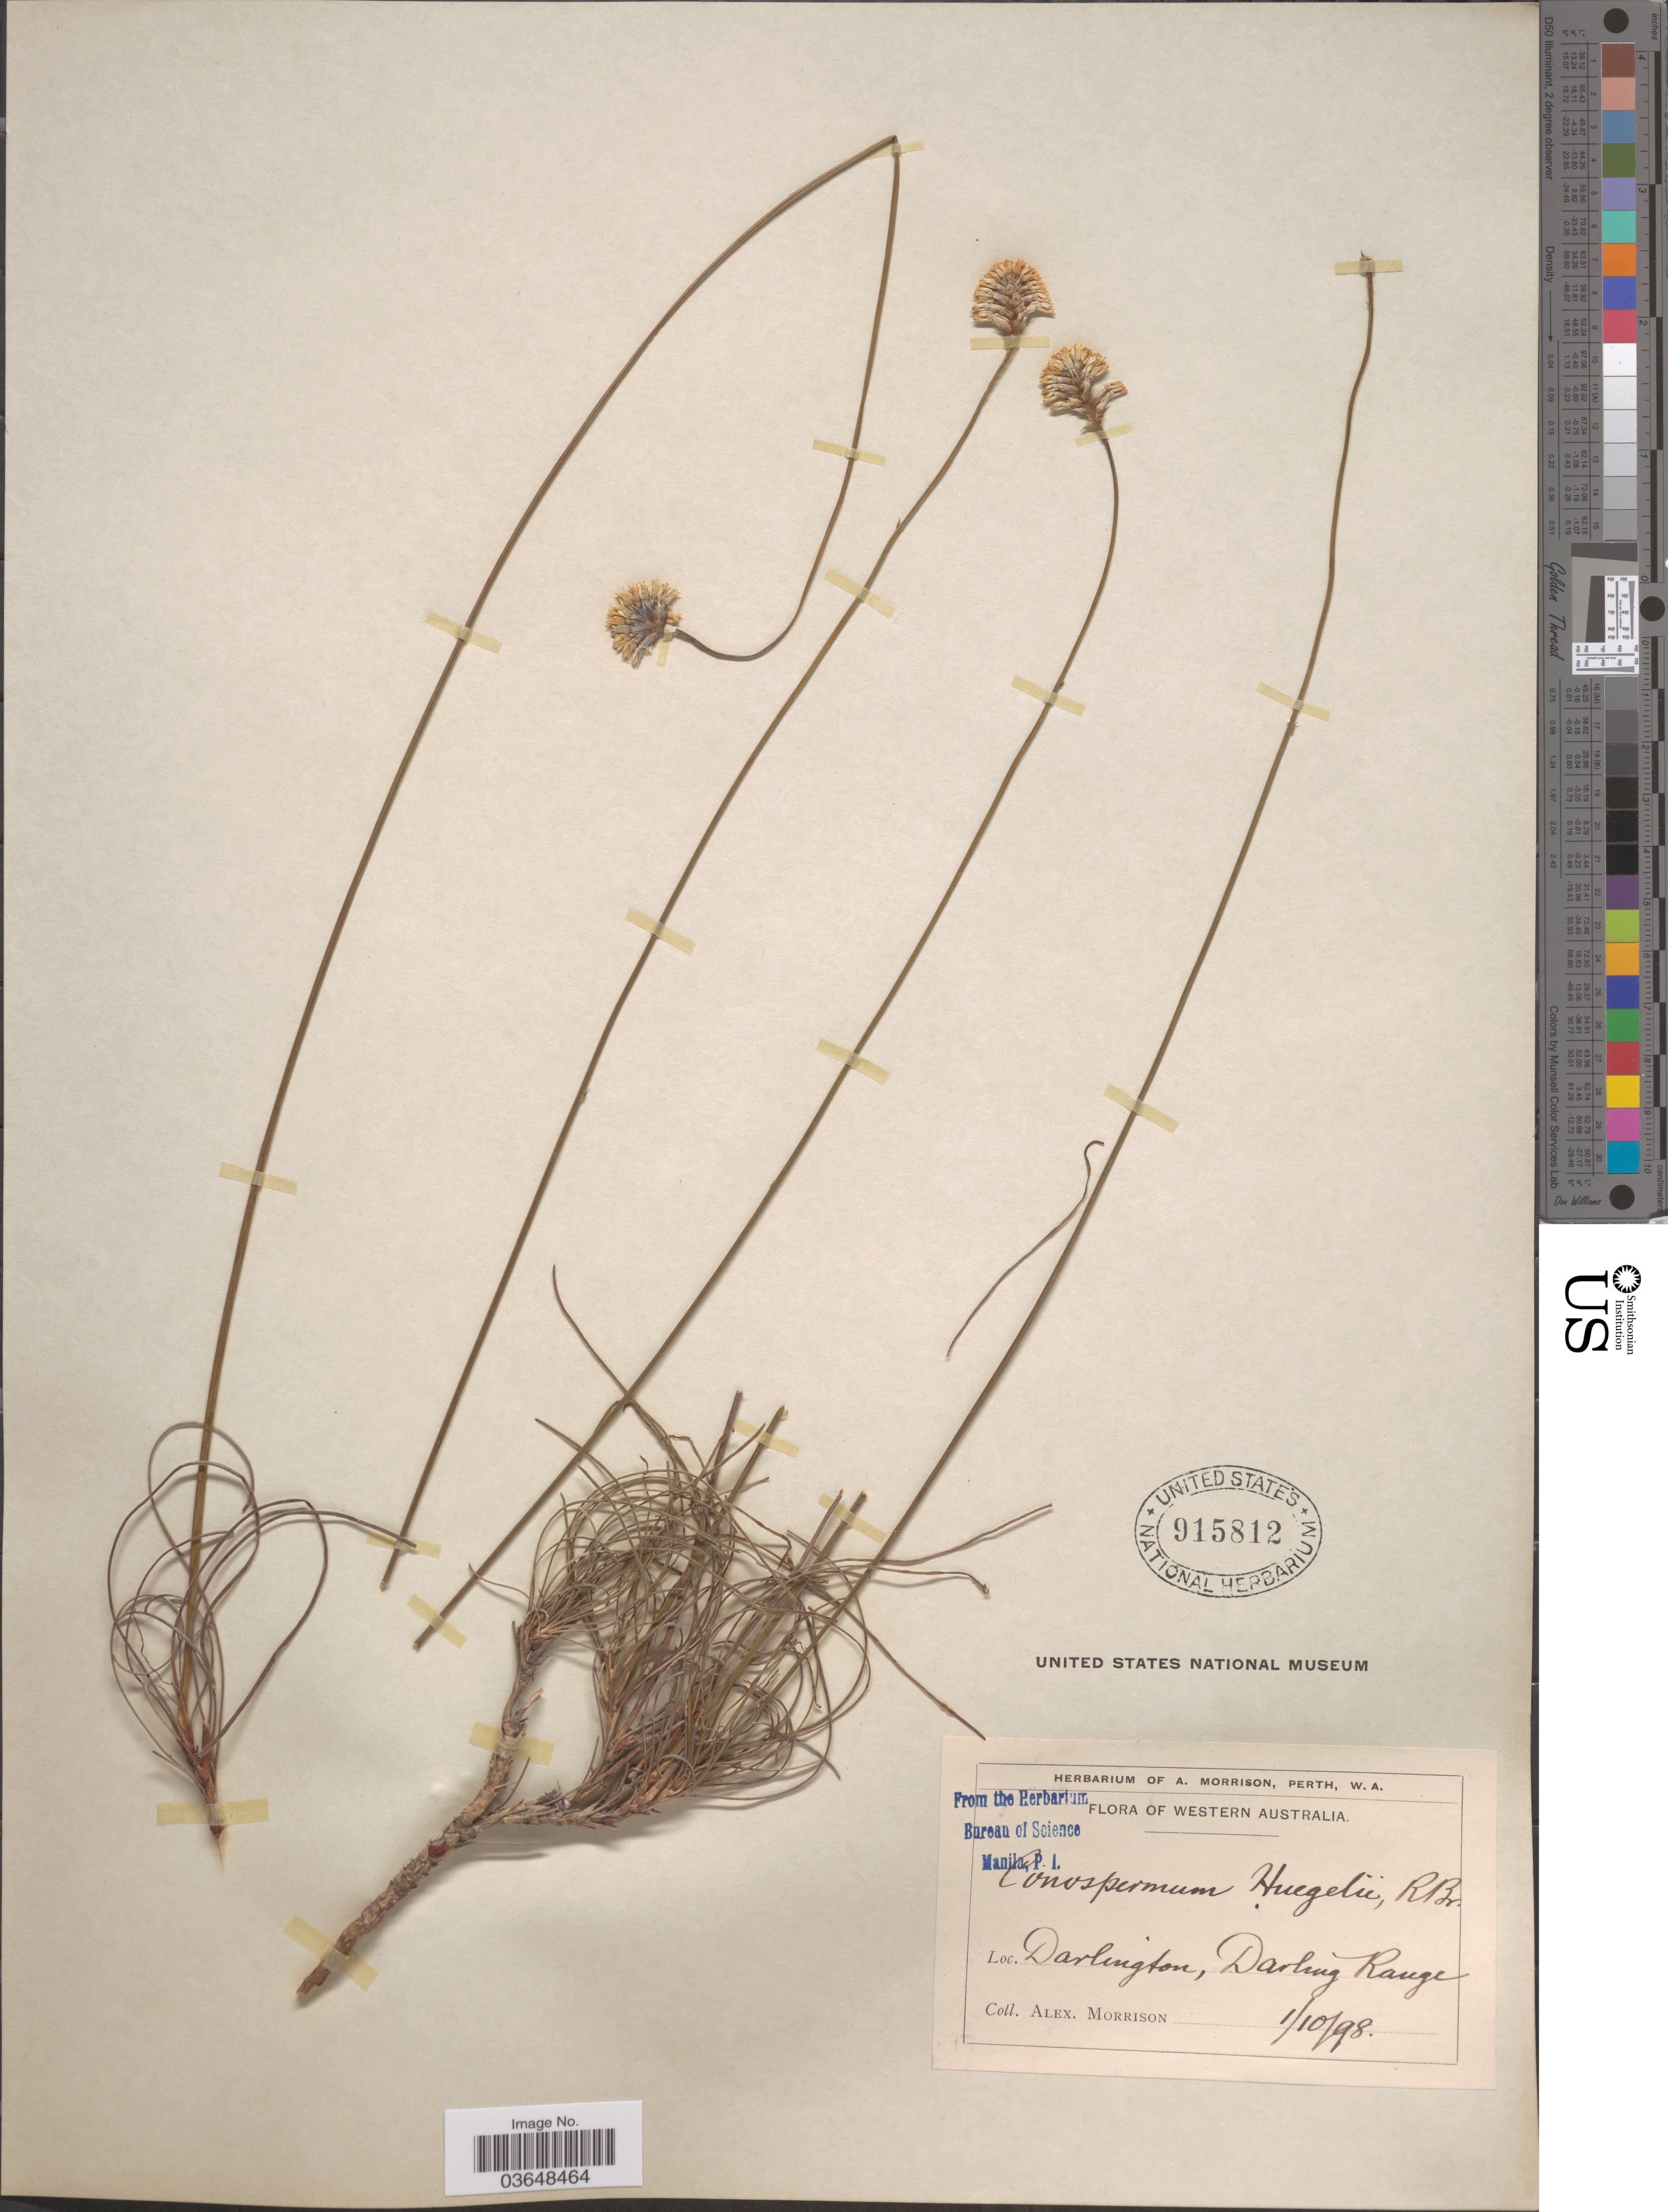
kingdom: Plantae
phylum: Tracheophyta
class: Magnoliopsida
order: Proteales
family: Proteaceae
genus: Conospermum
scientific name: Conospermum huegelii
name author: Endl.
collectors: A. Morrison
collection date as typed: Transcribed d/m/y: 1/10/98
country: Australia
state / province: Western Australia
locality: Darlington, Darling Range.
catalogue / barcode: US 915812